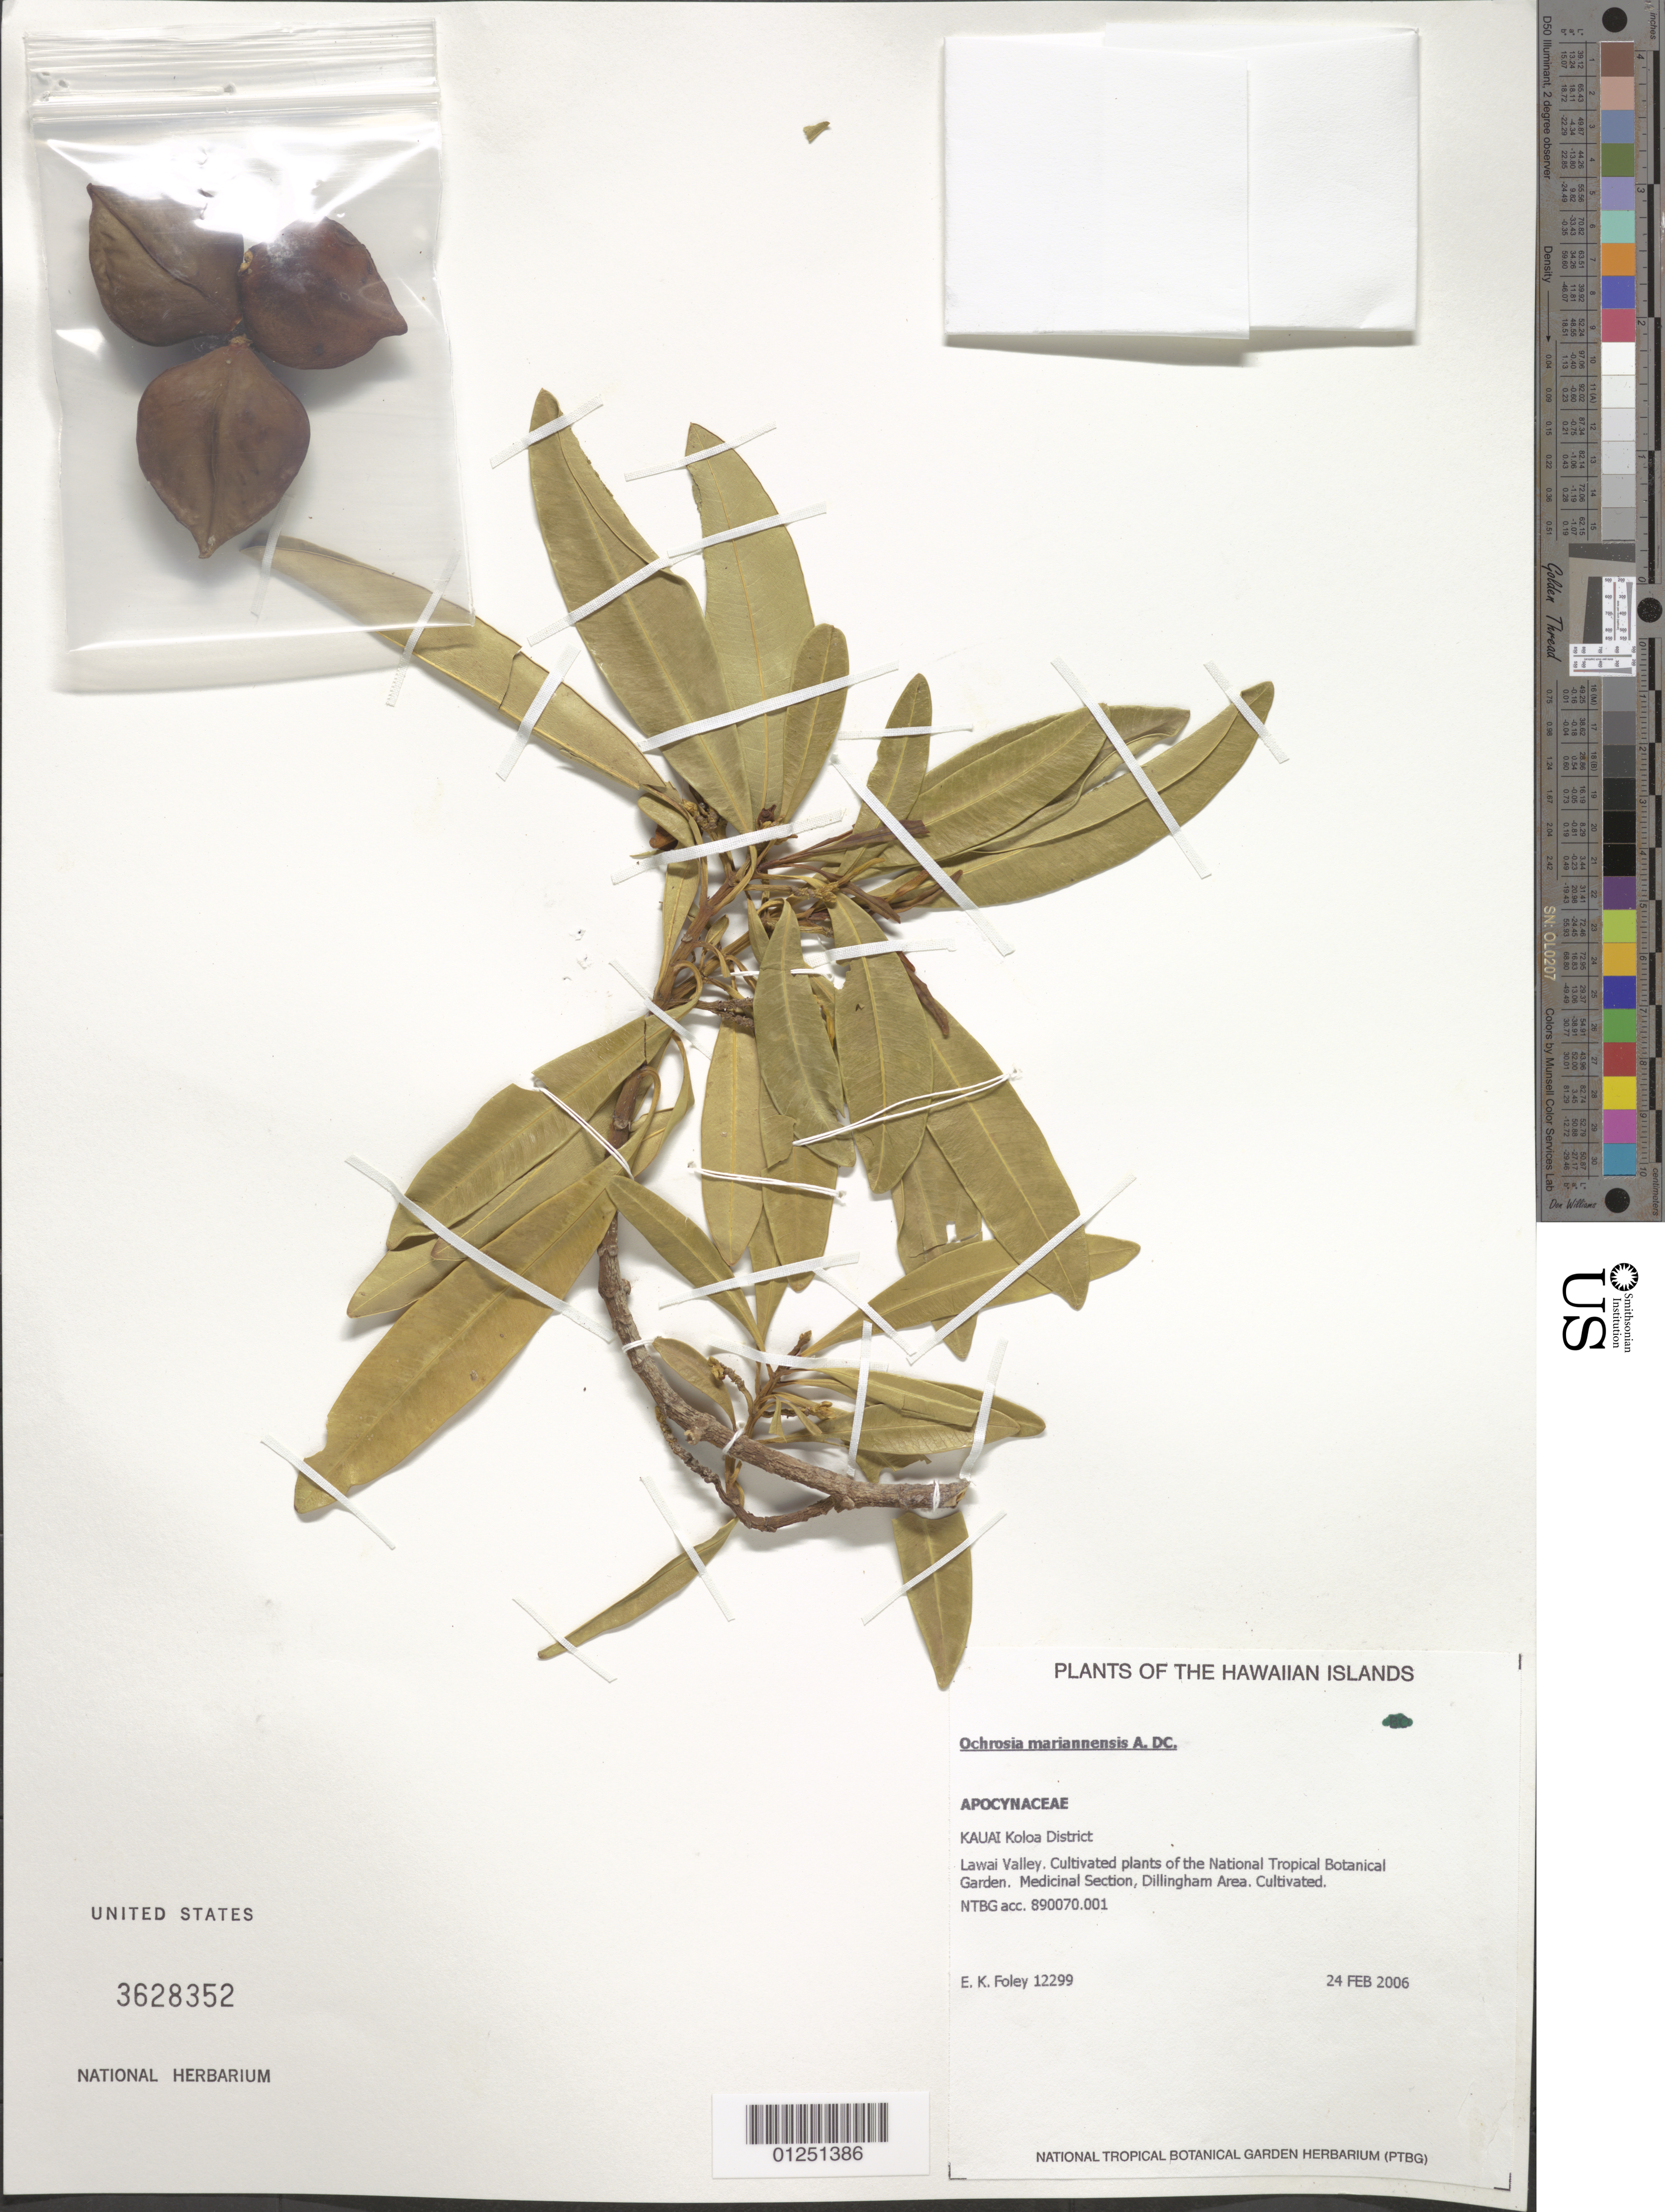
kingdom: Plantae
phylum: Tracheophyta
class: Magnoliopsida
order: Gentianales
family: Apocynaceae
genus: Ochrosia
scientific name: Ochrosia mariannensis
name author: A. DC.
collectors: E. Foley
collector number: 12299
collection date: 2006-02-24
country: United States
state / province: Hawaii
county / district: Kauai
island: Kaua'i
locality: National Tropical Botanical Garden, Lawaii Valley, Medicinal Section, Dillingham Area.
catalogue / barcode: US 3628352